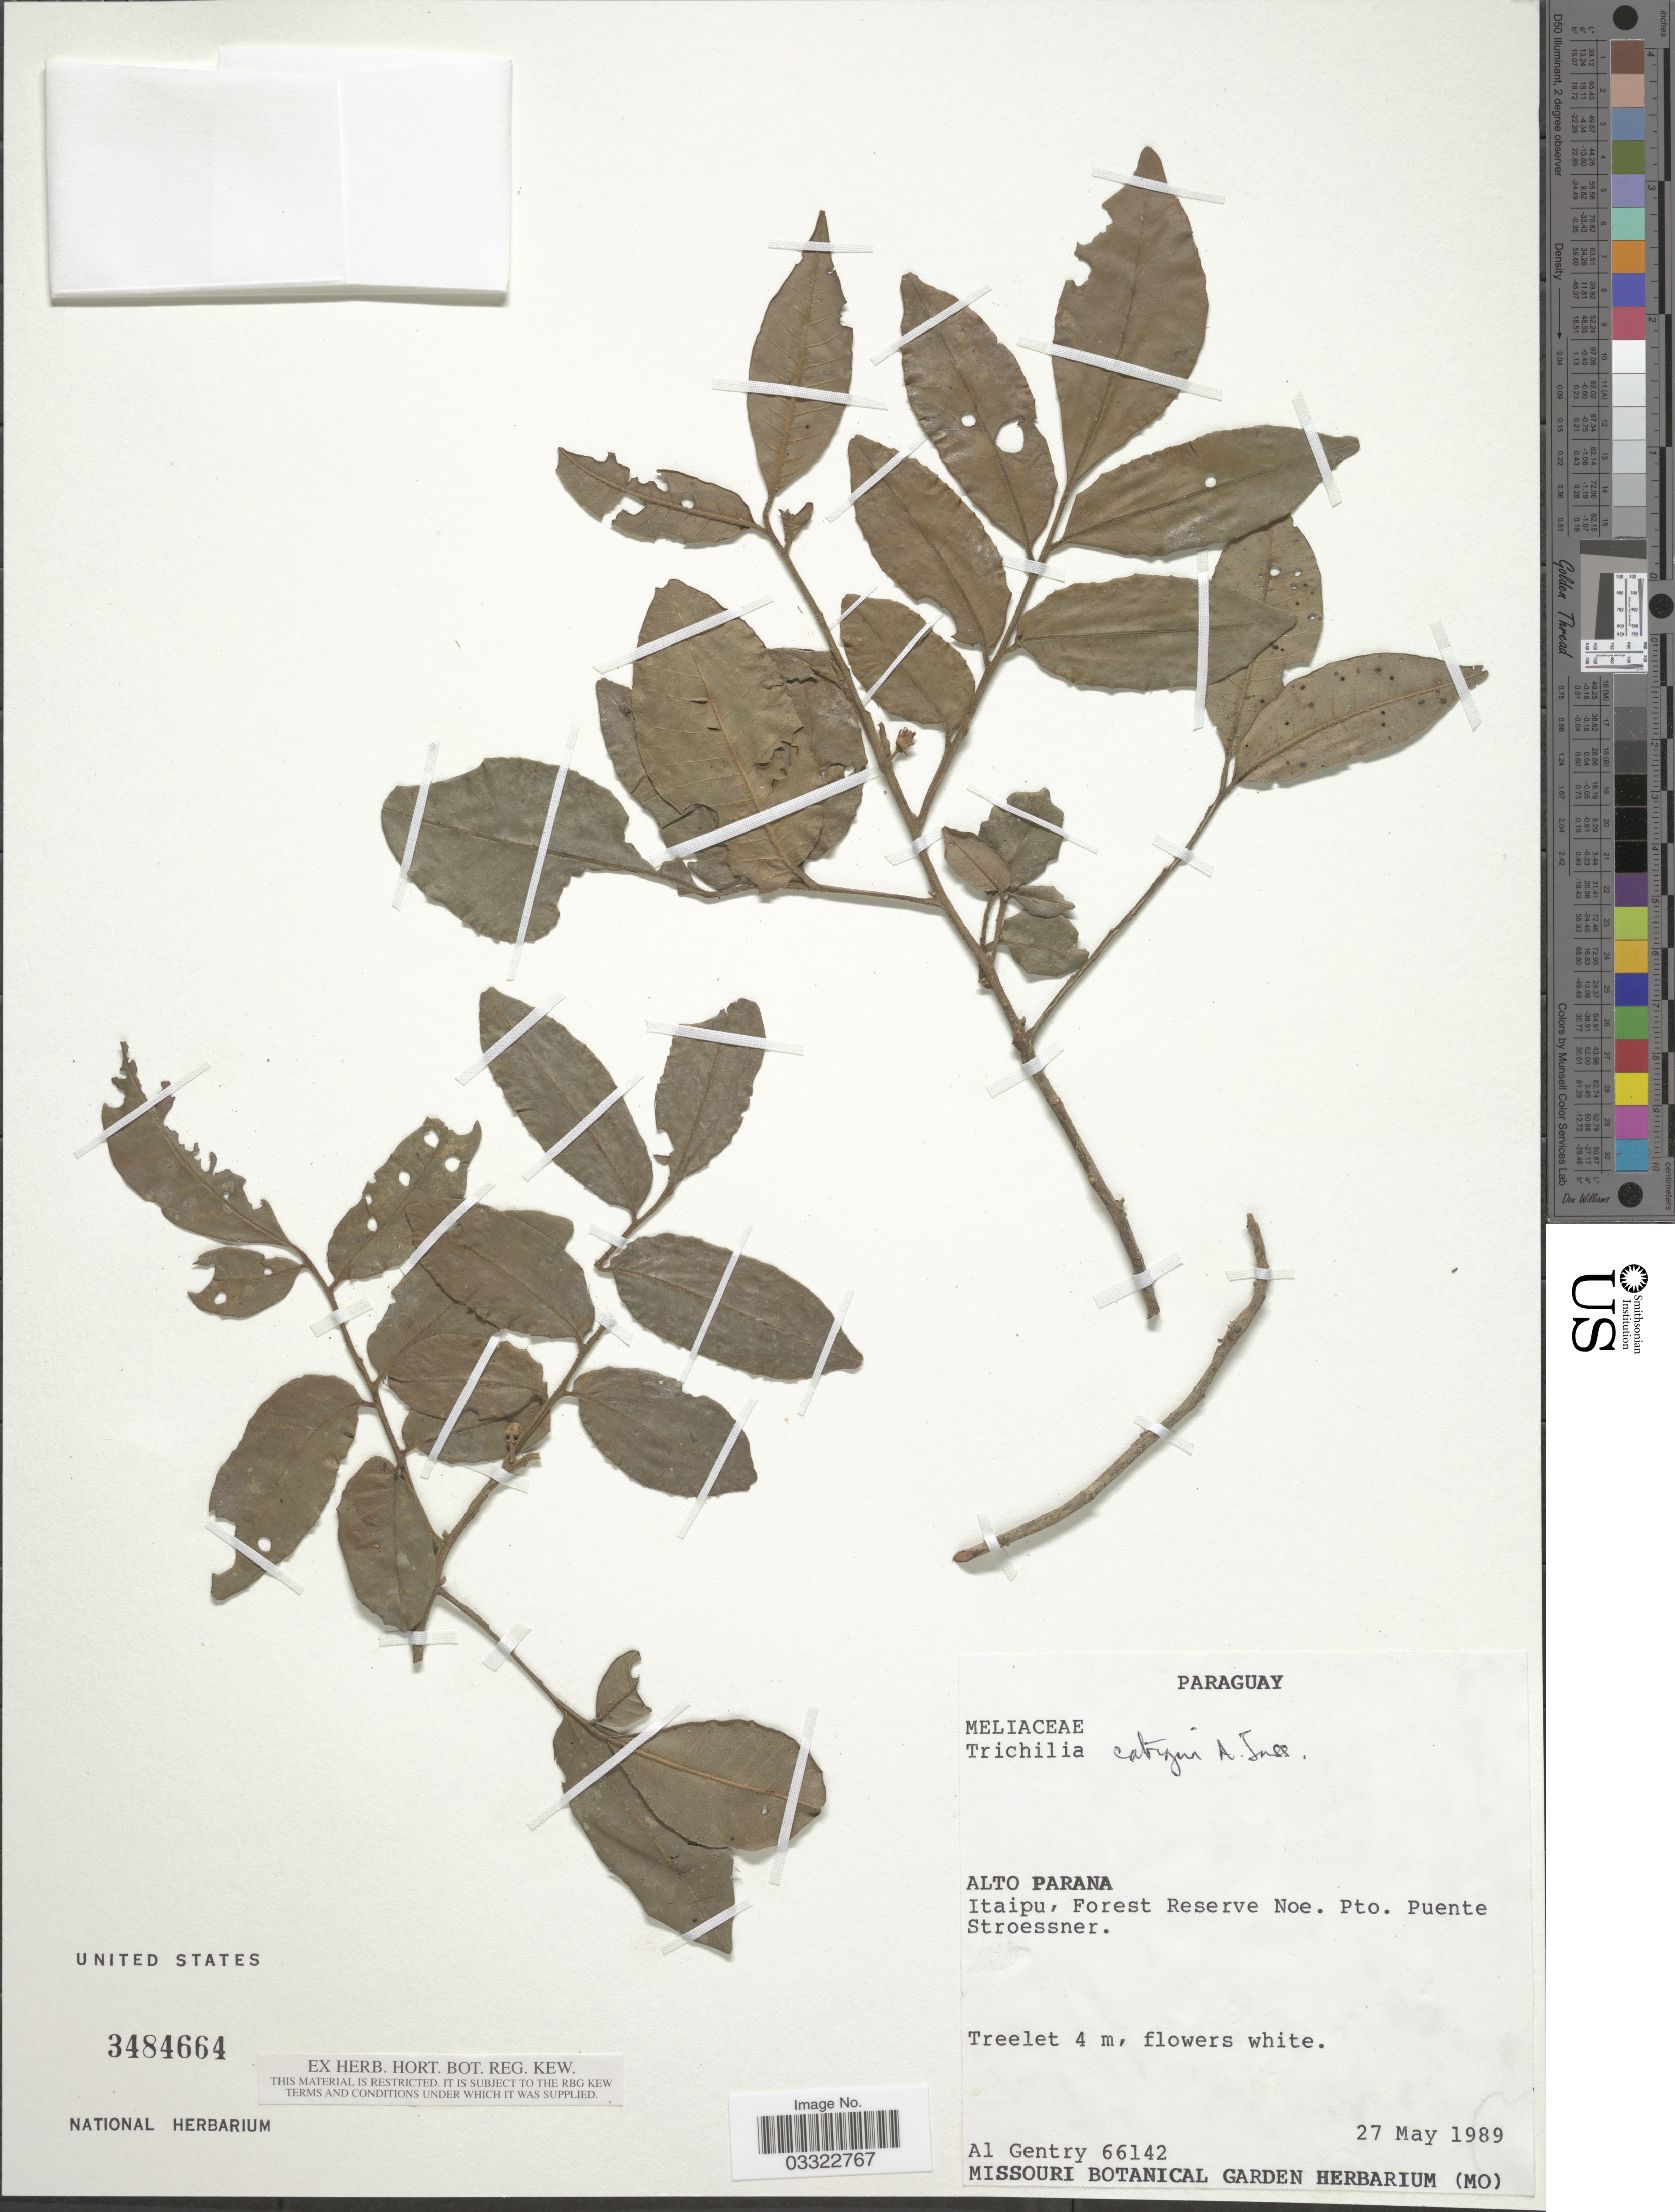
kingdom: Plantae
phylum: Tracheophyta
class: Magnoliopsida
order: Sapindales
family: Meliaceae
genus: Trichilia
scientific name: Trichilia catigua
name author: A. Juss.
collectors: A. H. Gentry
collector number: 66142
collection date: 1989-05-27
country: Paraguay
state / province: Alto Parana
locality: Itaipu, Forest Reserve Noe. Pto. Puente Stroessner.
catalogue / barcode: US 3484664